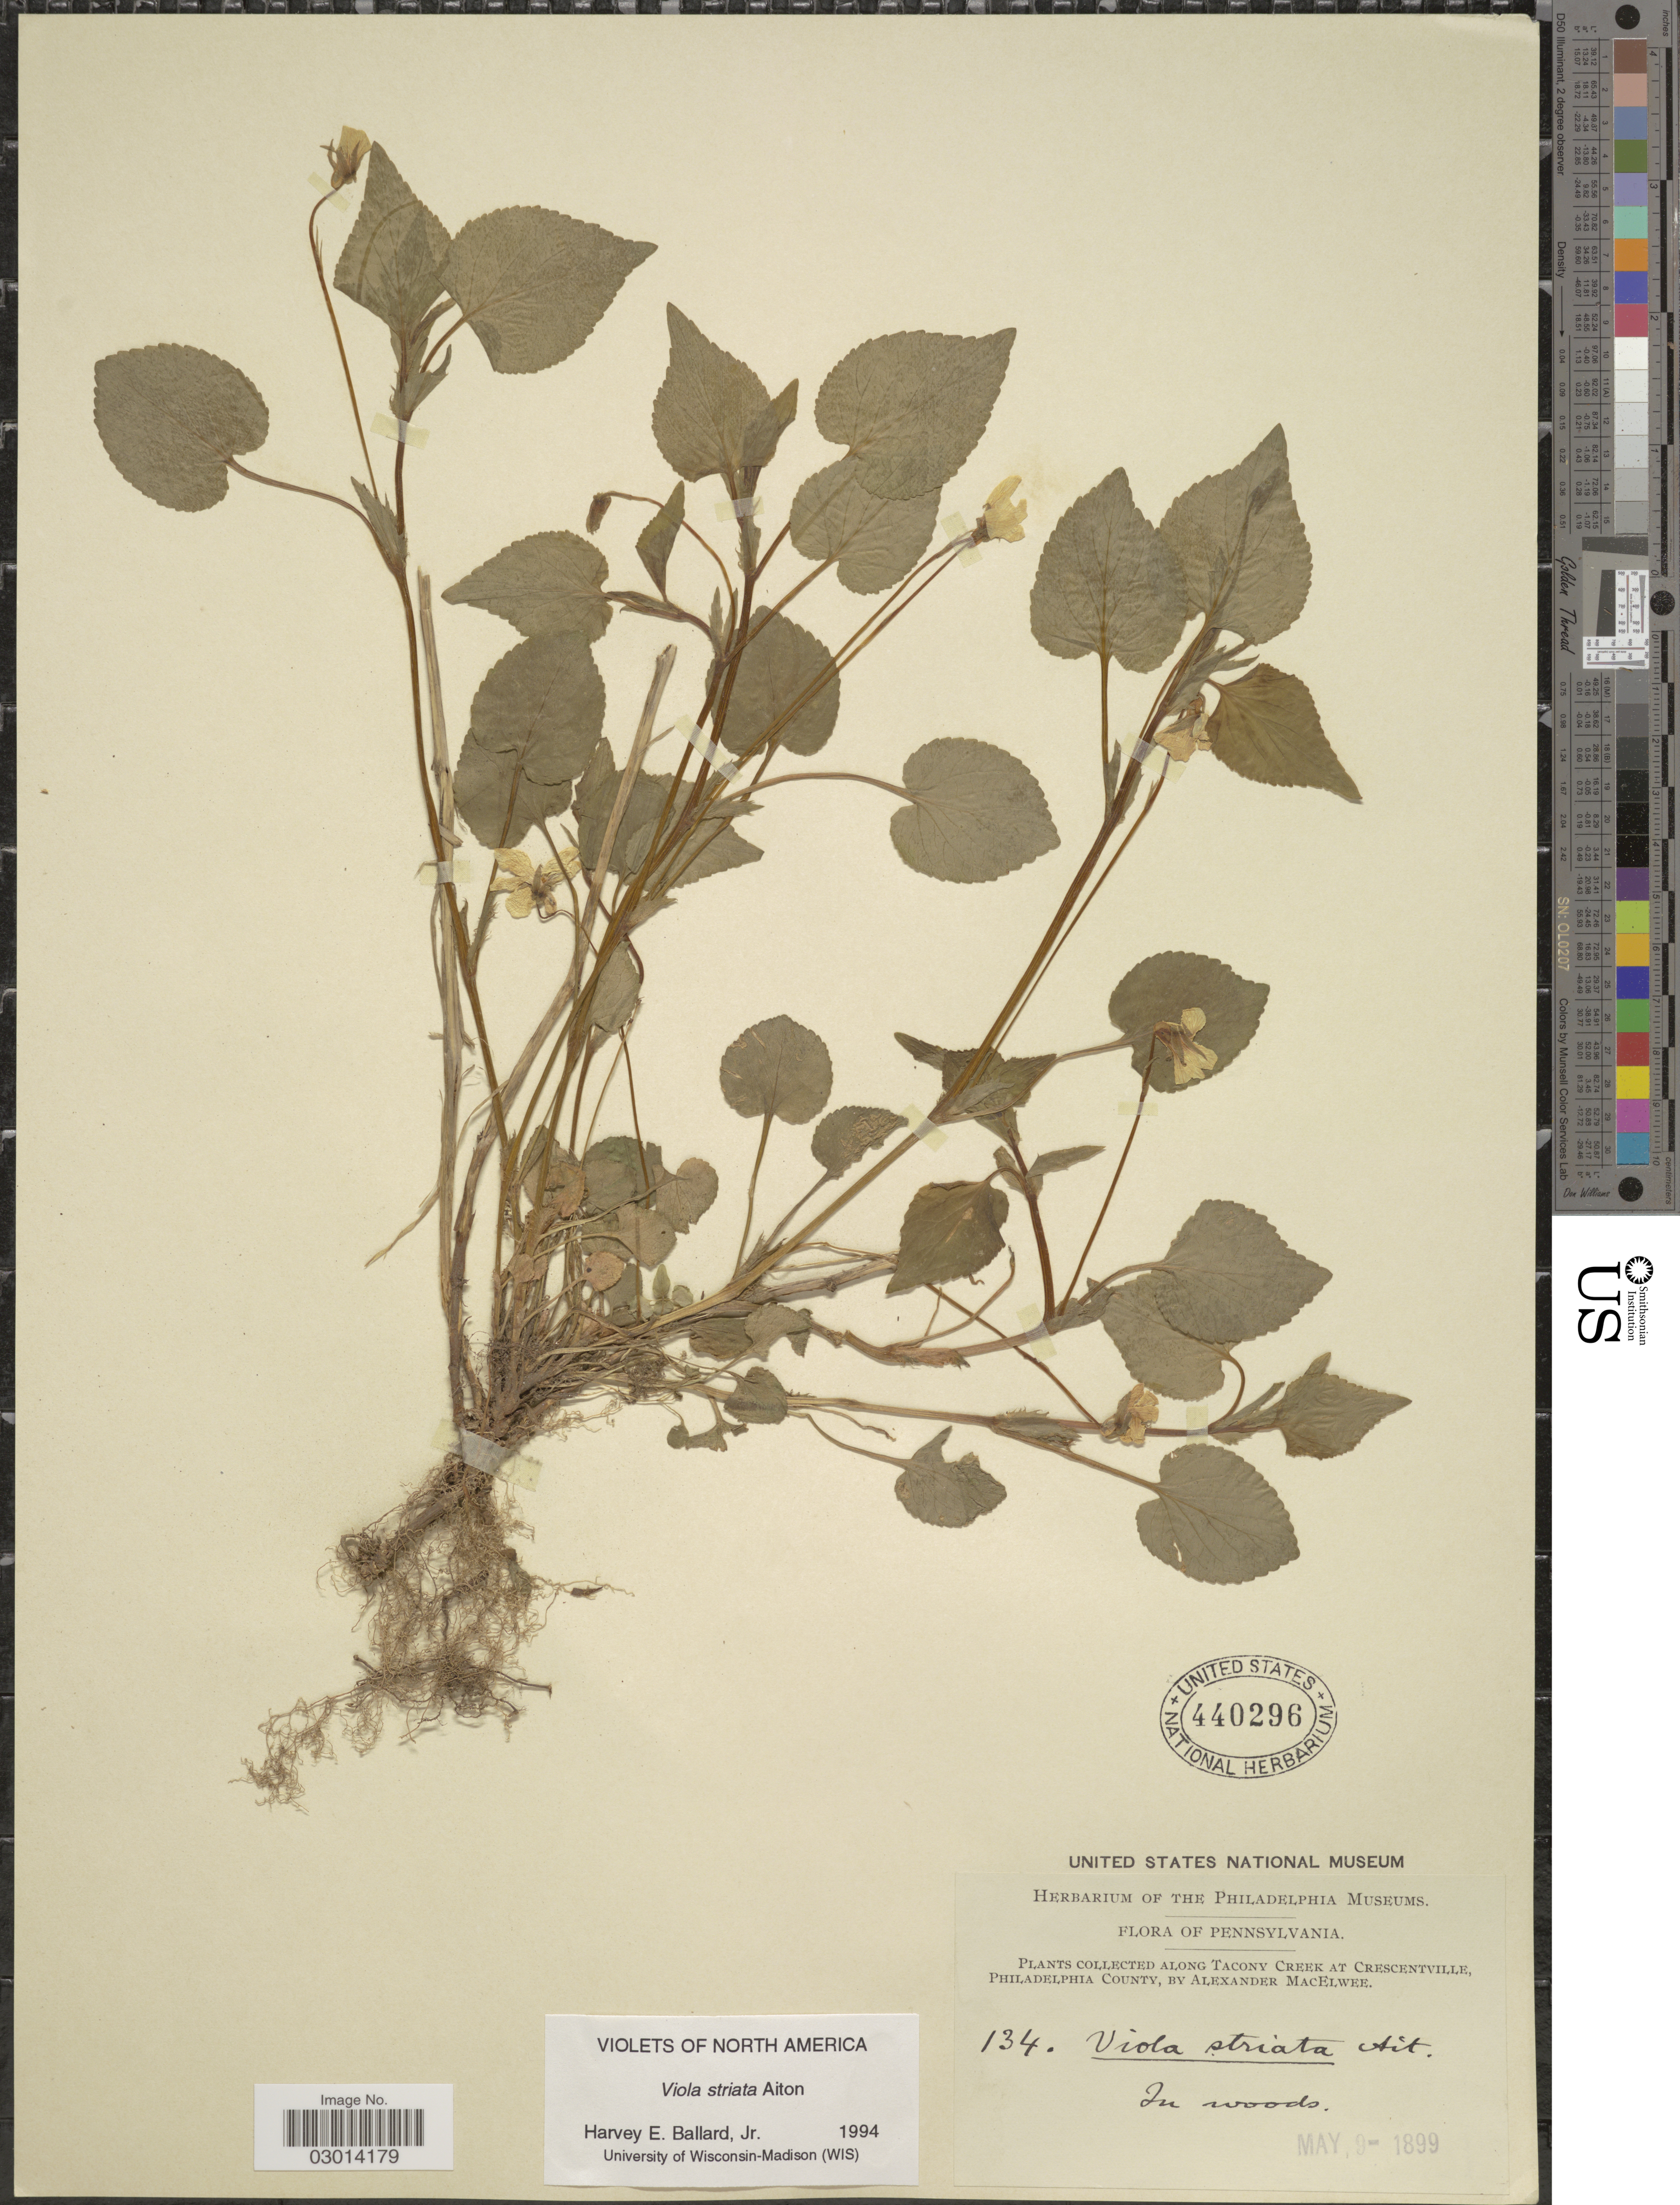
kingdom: Plantae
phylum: Tracheophyta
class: Magnoliopsida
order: Malpighiales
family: Violaceae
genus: Viola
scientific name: Viola rostrata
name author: Pursh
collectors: A. MacElwee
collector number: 134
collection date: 1899-05-09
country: United States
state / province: Pennsylvania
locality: Along Tacony Creek at Crescentville, Philadelphia County.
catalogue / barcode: US 440296